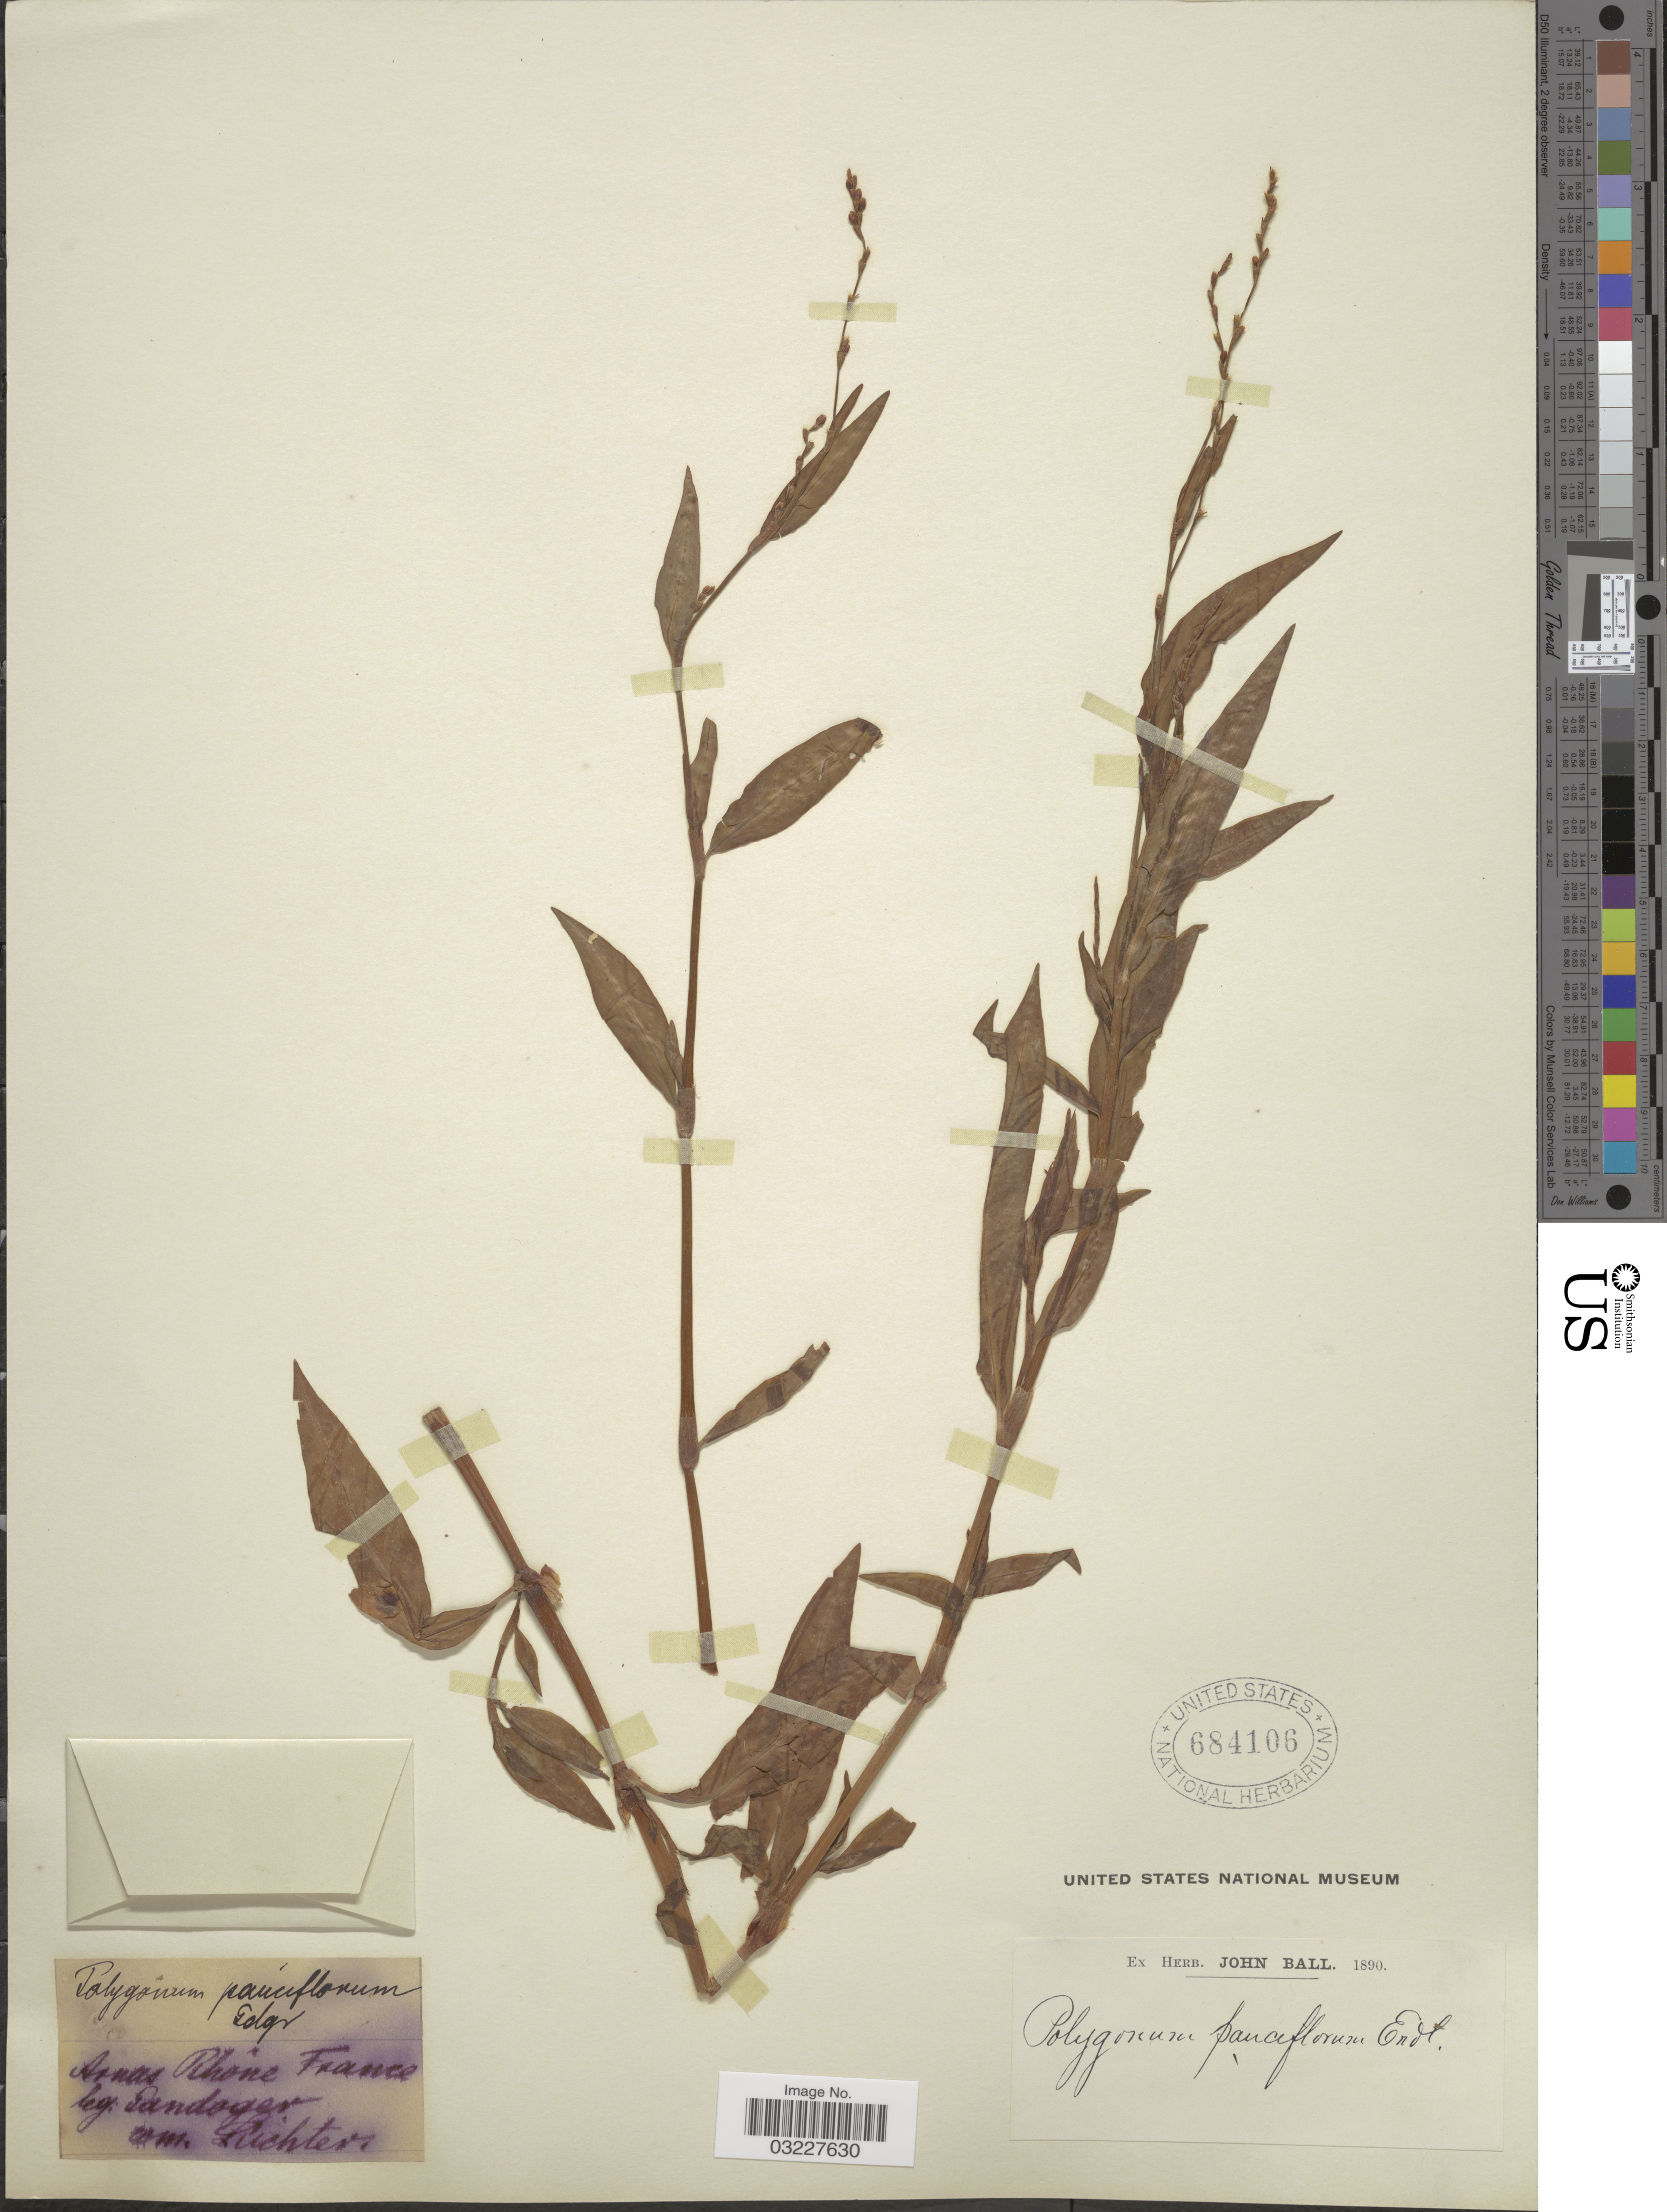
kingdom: Plantae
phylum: Tracheophyta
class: Magnoliopsida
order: Caryophyllales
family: Polygonaceae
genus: Polygonum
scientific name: Polygonum pauciflorum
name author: Maxim.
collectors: Gandoger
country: France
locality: Arnas Rhône France.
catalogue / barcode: US 684106